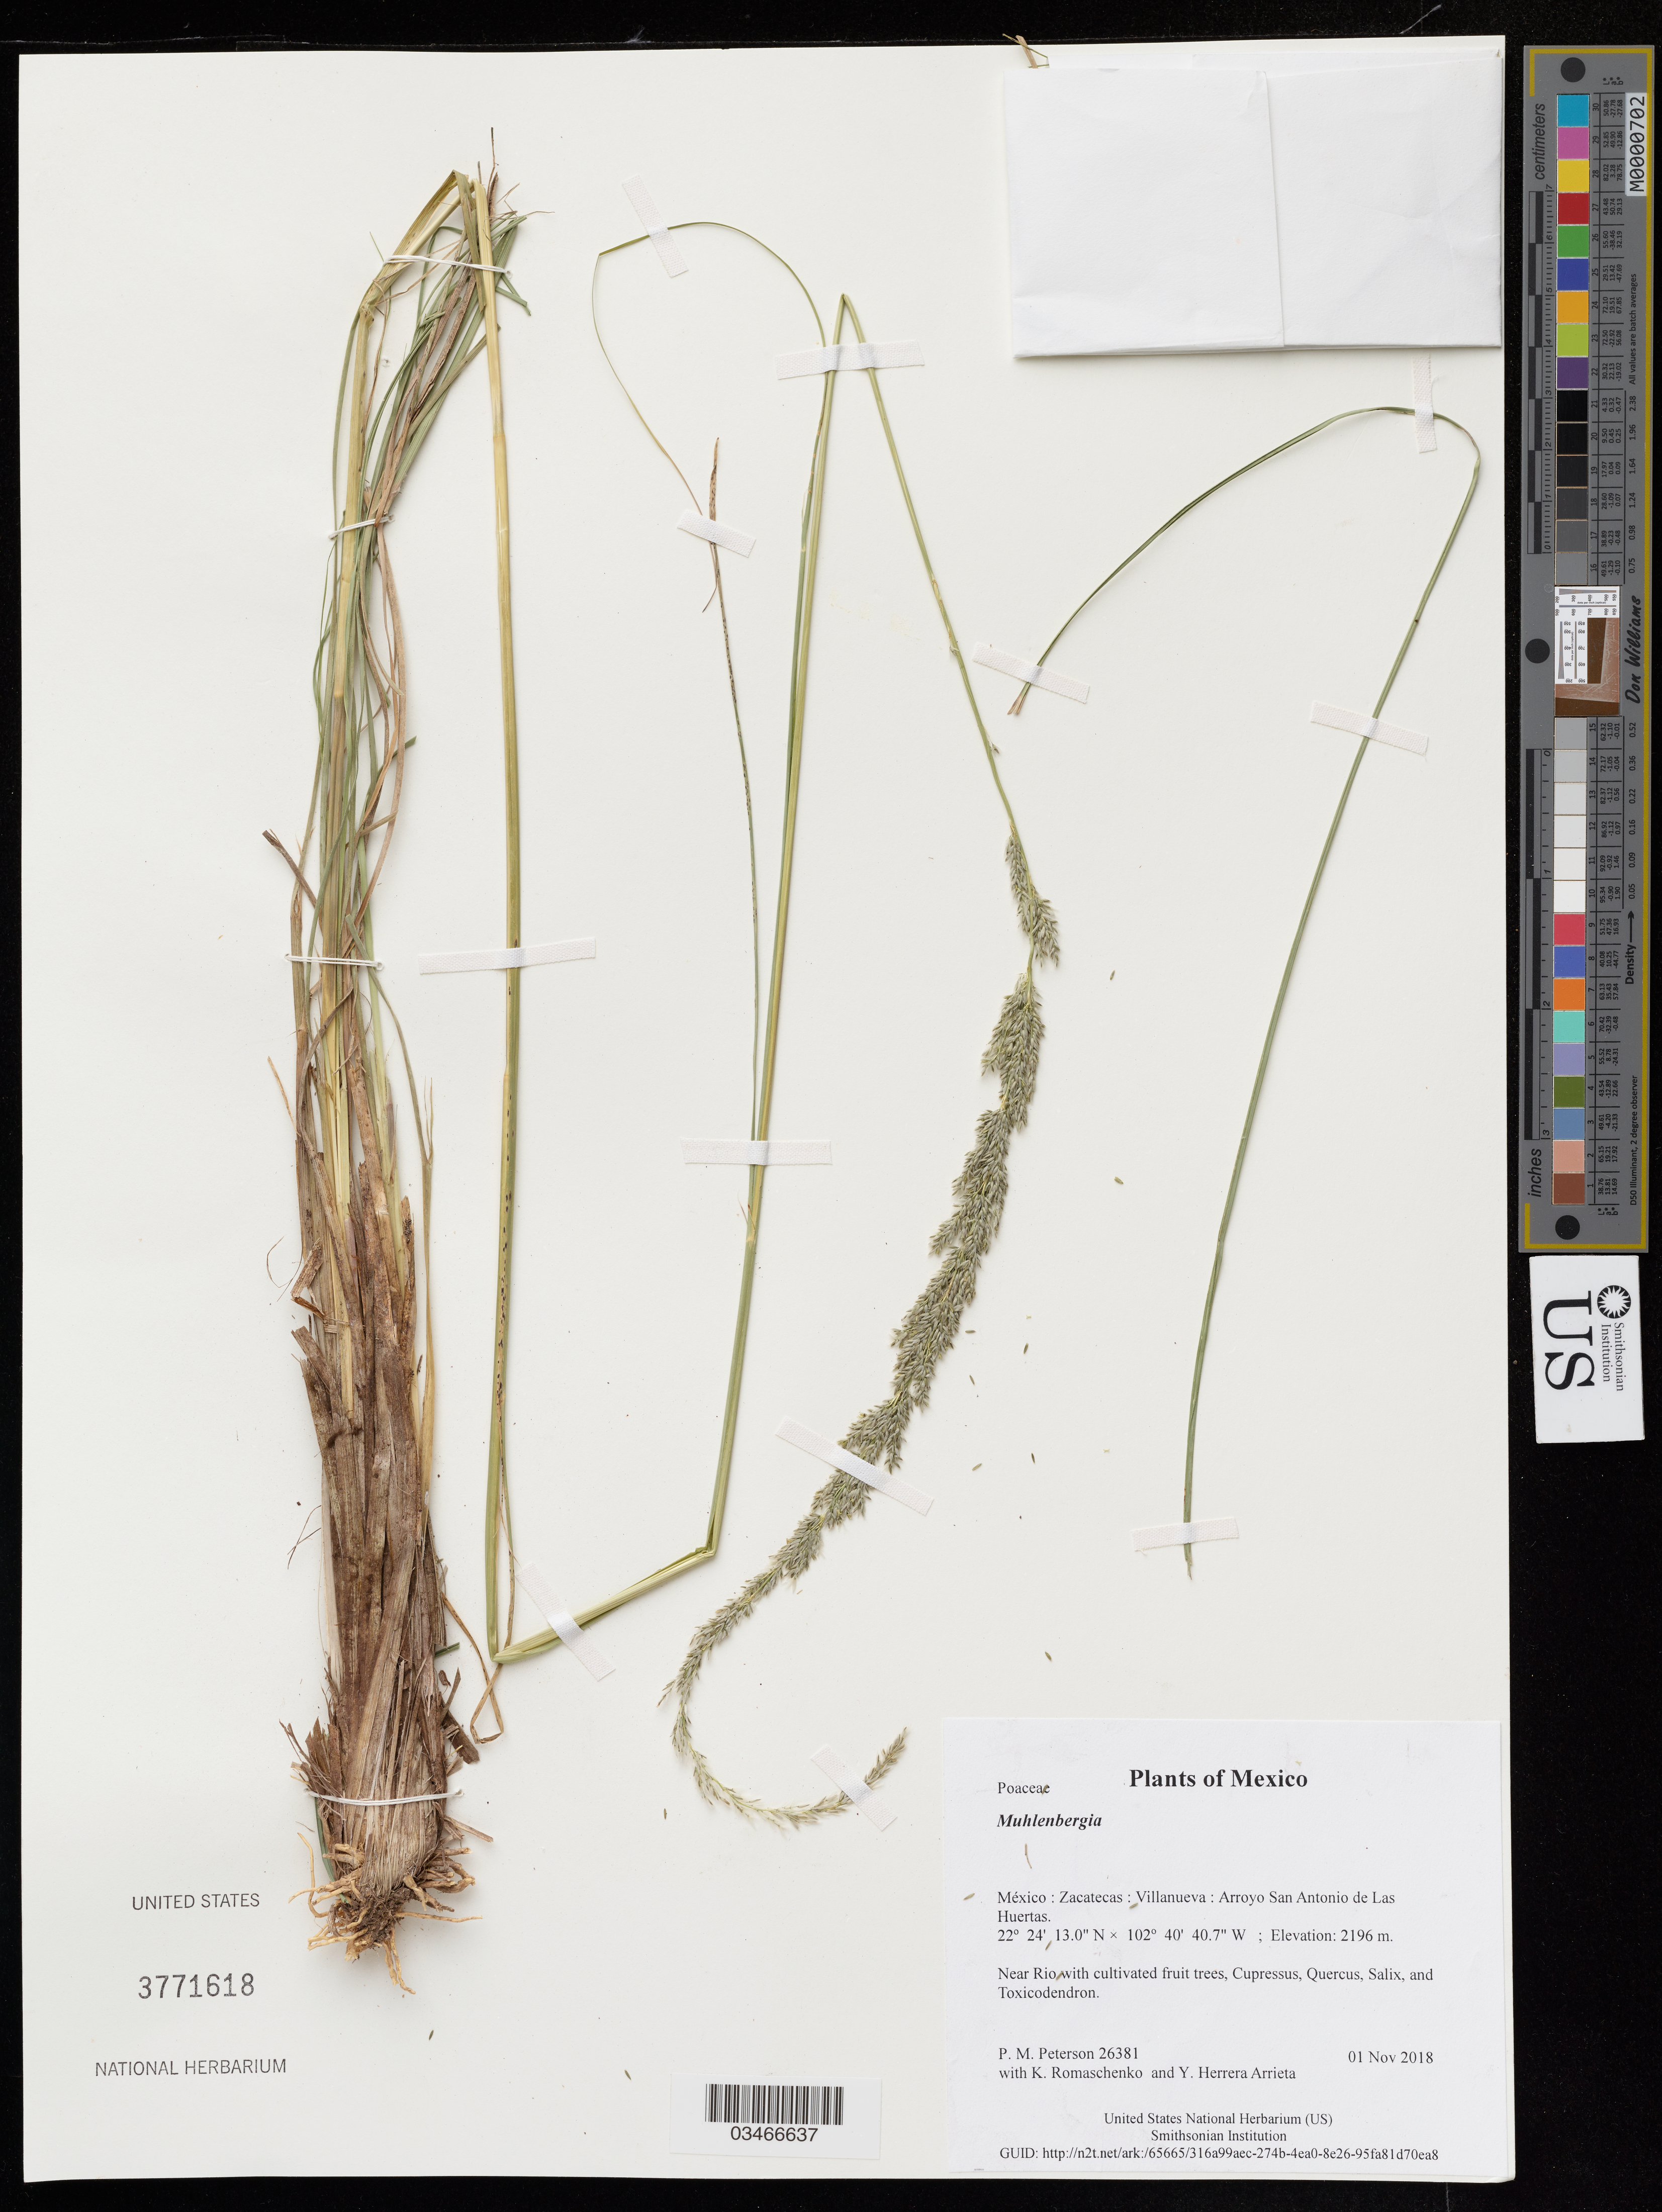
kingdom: Plantae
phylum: Tracheophyta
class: Liliopsida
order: Poales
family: Poaceae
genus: Muhlenbergia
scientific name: Muhlenbergia sp.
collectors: P. M. Peterson, K. Romaschenko & Y. Herrera Arrieta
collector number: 26381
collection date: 2018-11-01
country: México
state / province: Zacatecas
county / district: Villanueva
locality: Arroyo San Antonio de Las Huertas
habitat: Near Rio with cultivated fruit trees, Cupressus, Quercus, Salix, and Toxicodendron.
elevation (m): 2196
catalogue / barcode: US 3771618